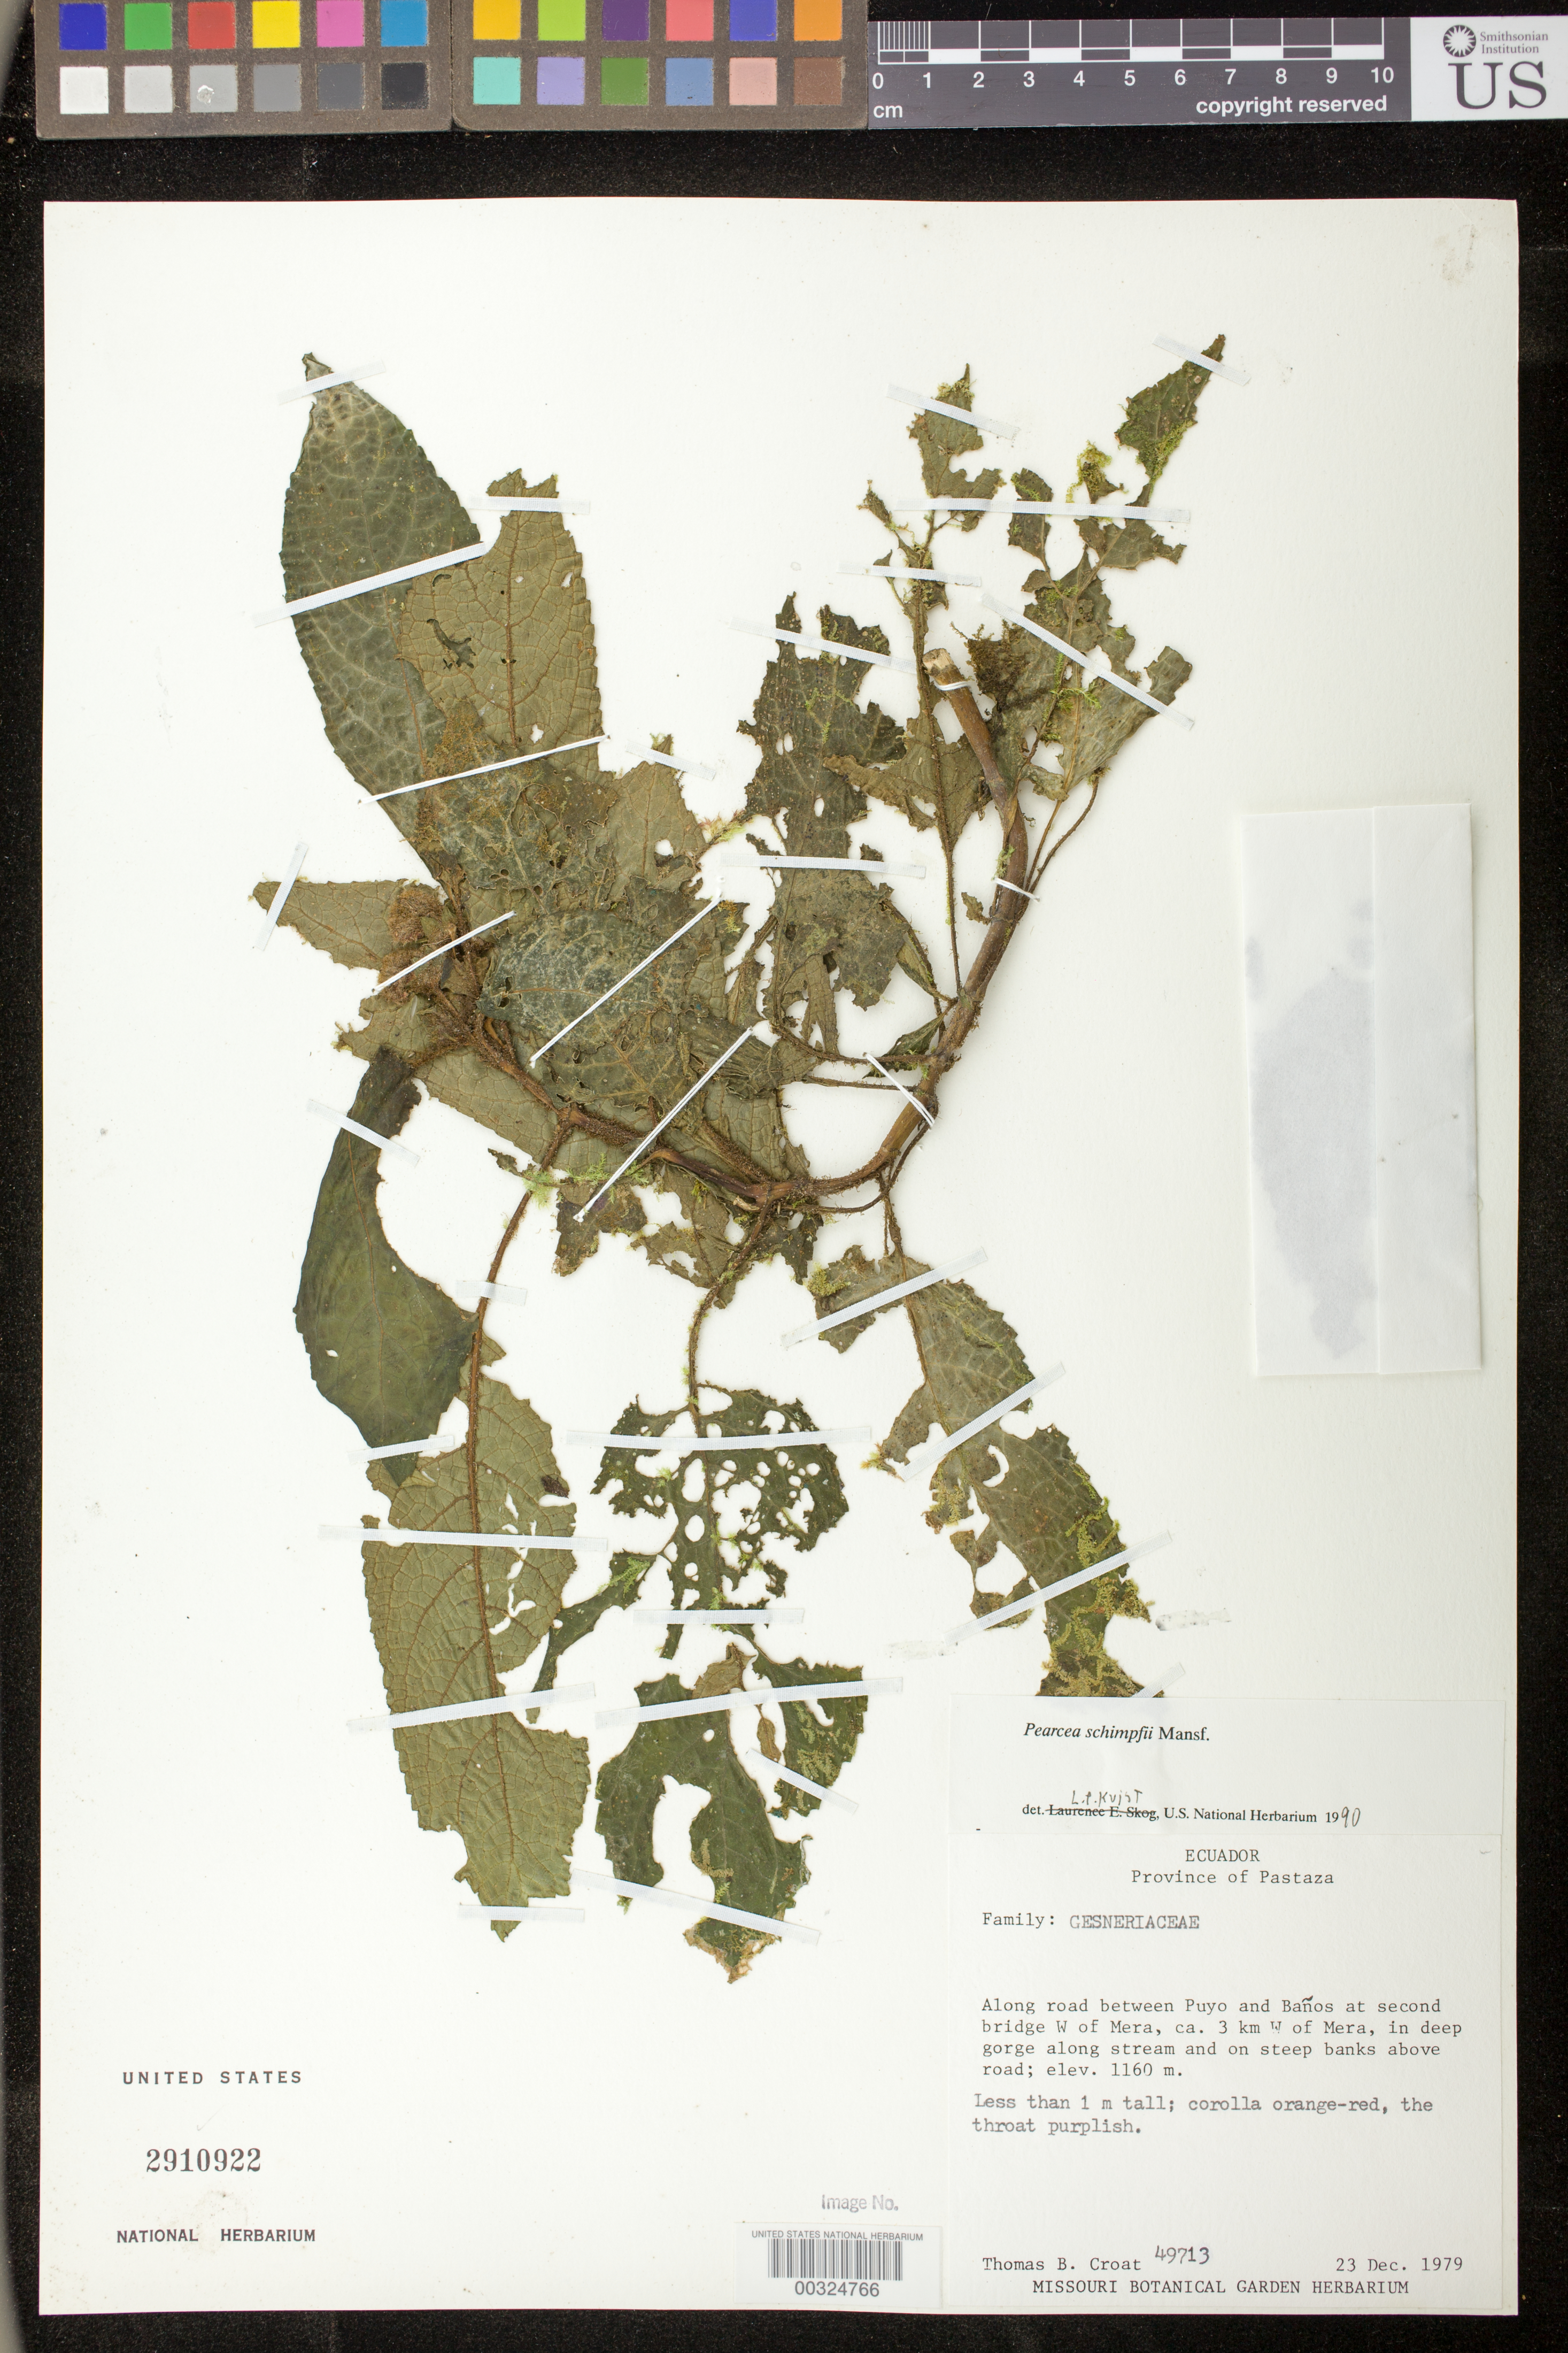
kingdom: Plantae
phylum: Tracheophyta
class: Magnoliopsida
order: Lamiales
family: Gesneriaceae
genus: Pearcea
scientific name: Pearcea schimpfii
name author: Mansf.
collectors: T. B. Croat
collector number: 49713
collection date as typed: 23 Dec 1979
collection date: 1979-12-23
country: Ecuador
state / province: Pastaza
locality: Along road between Puyo and Banos at second bridge W of Mera, ca 3 km W of Mera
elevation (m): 1160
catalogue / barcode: US 2910922